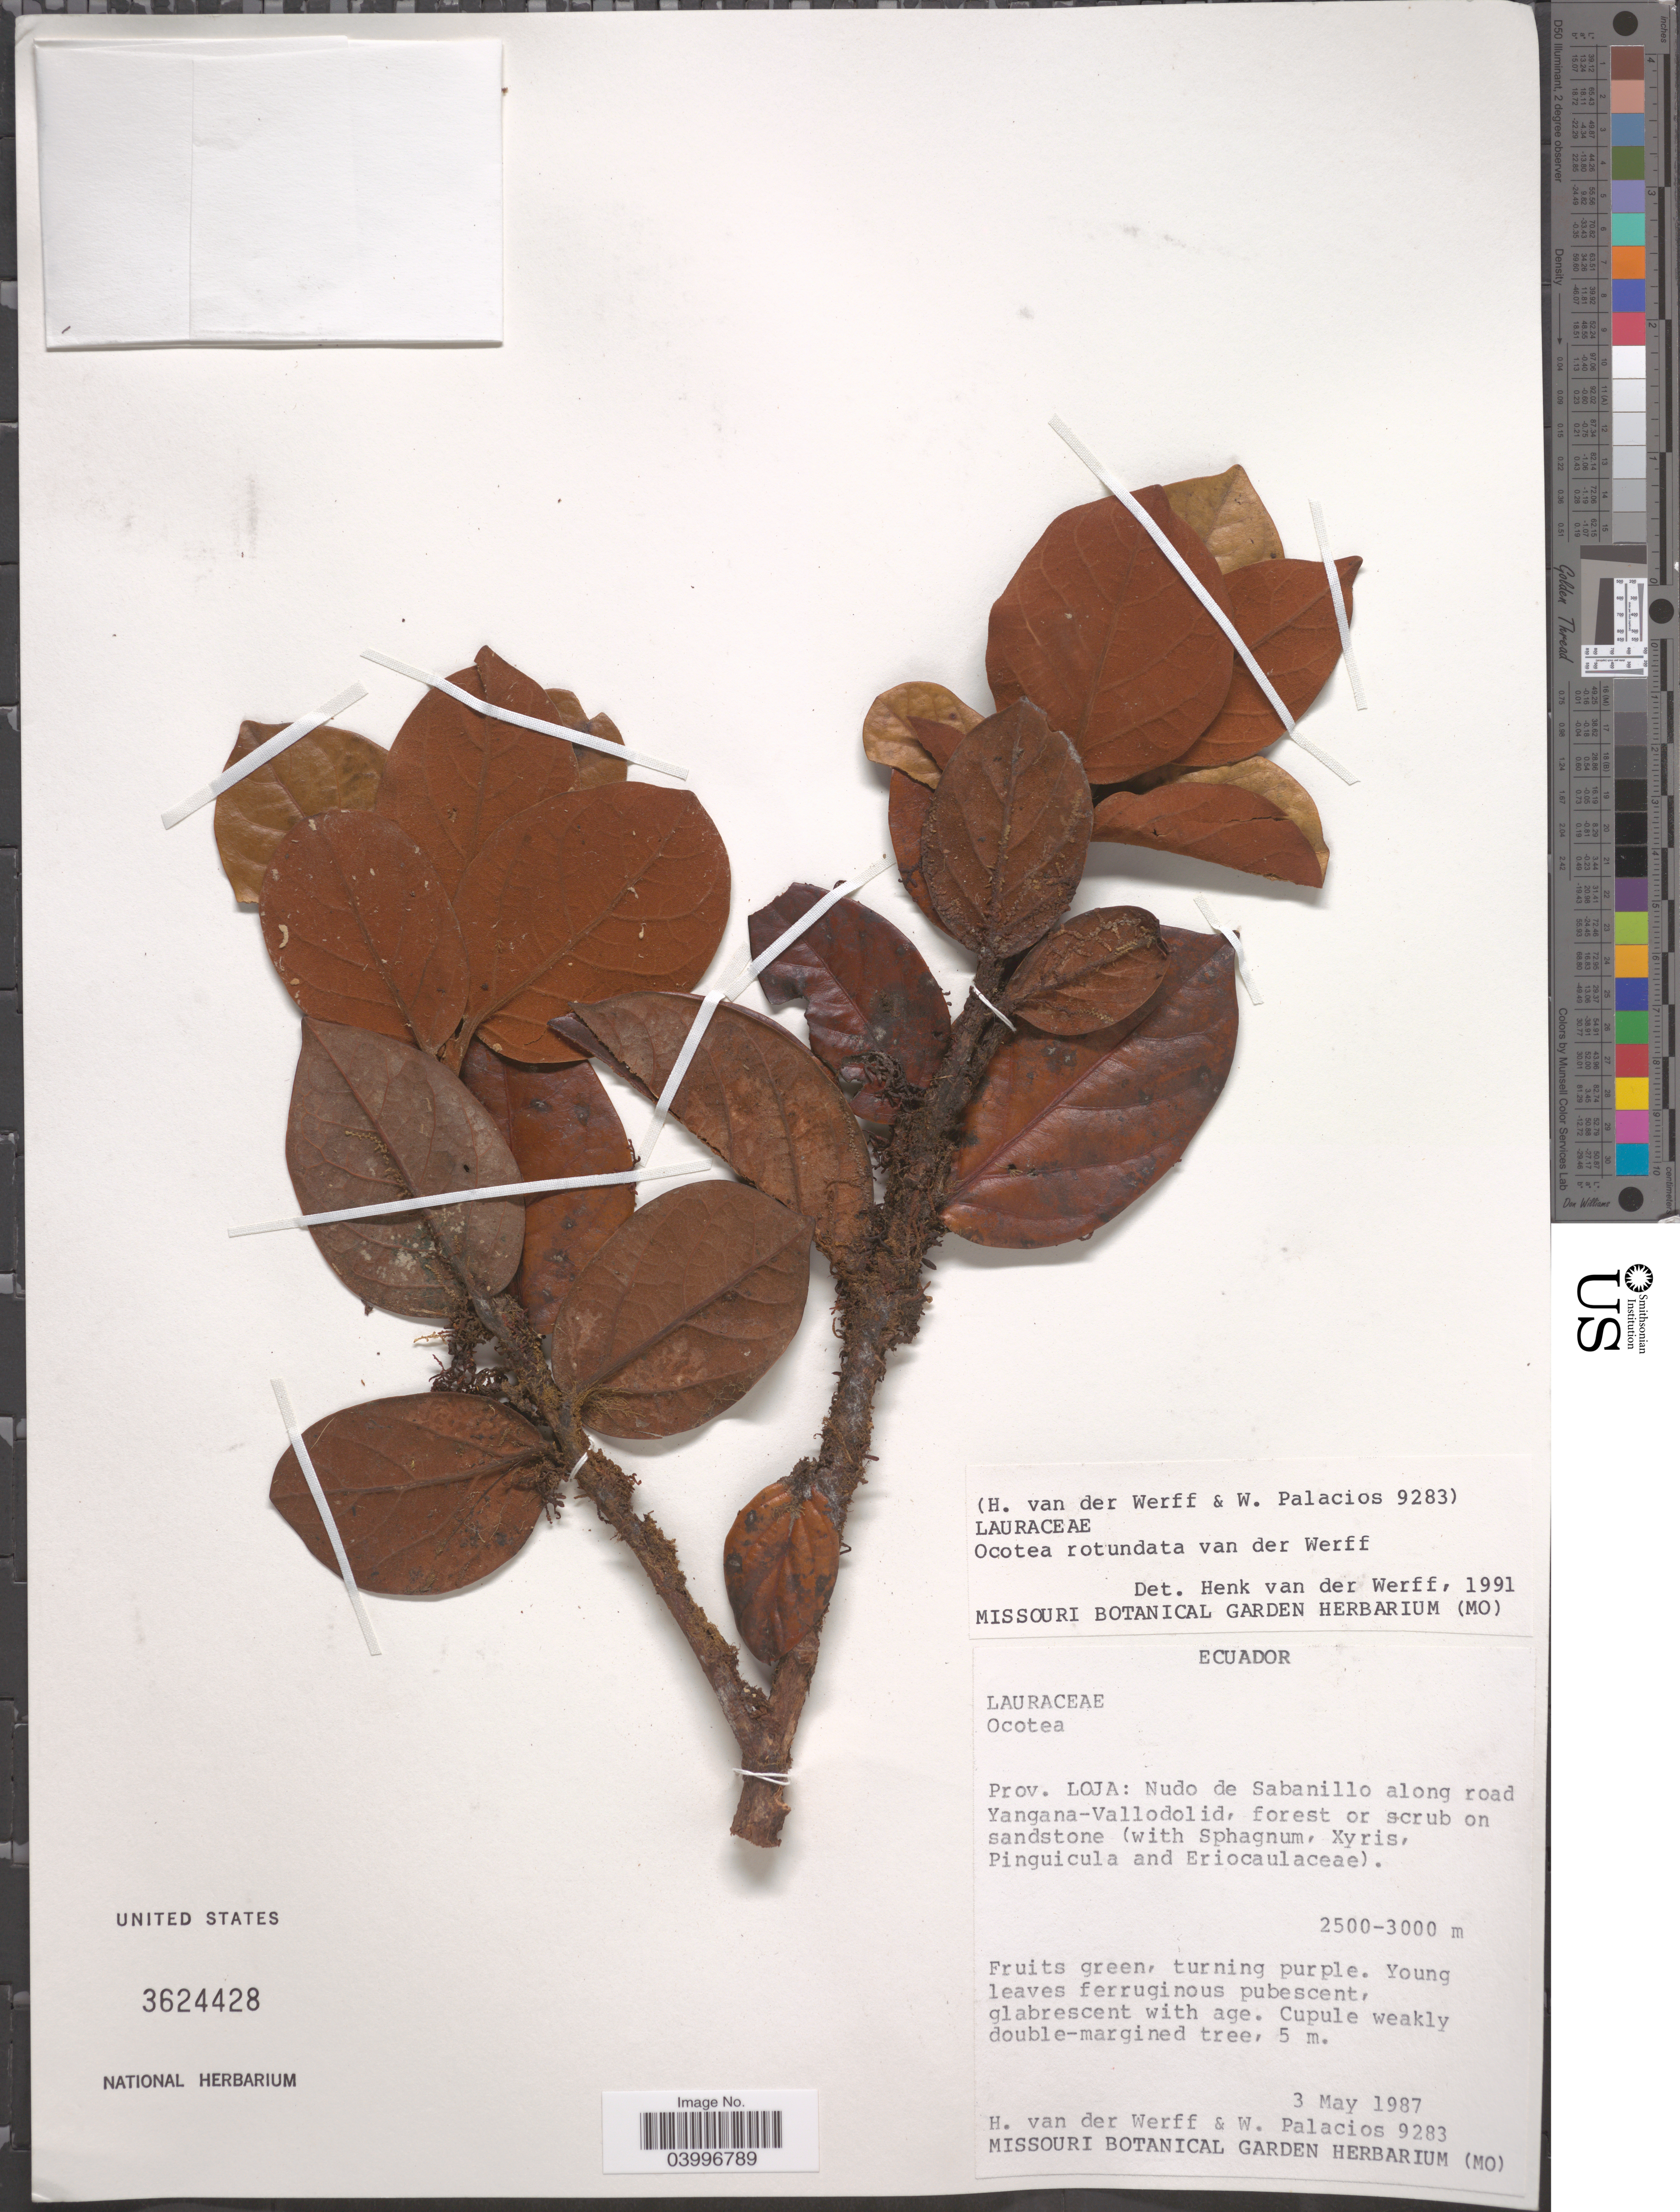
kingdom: Plantae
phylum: Tracheophyta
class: Magnoliopsida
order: Laurales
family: Lauraceae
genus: Ocotea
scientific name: Ocotea rotundata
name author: (Nees) van der Werff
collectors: H. van der Werff & W. Palacios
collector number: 9283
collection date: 1987-05-03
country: Ecuador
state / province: Loja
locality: Nudo de Sabanillo along road Yangana-Vallodolid.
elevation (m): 2500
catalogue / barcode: US 3624428